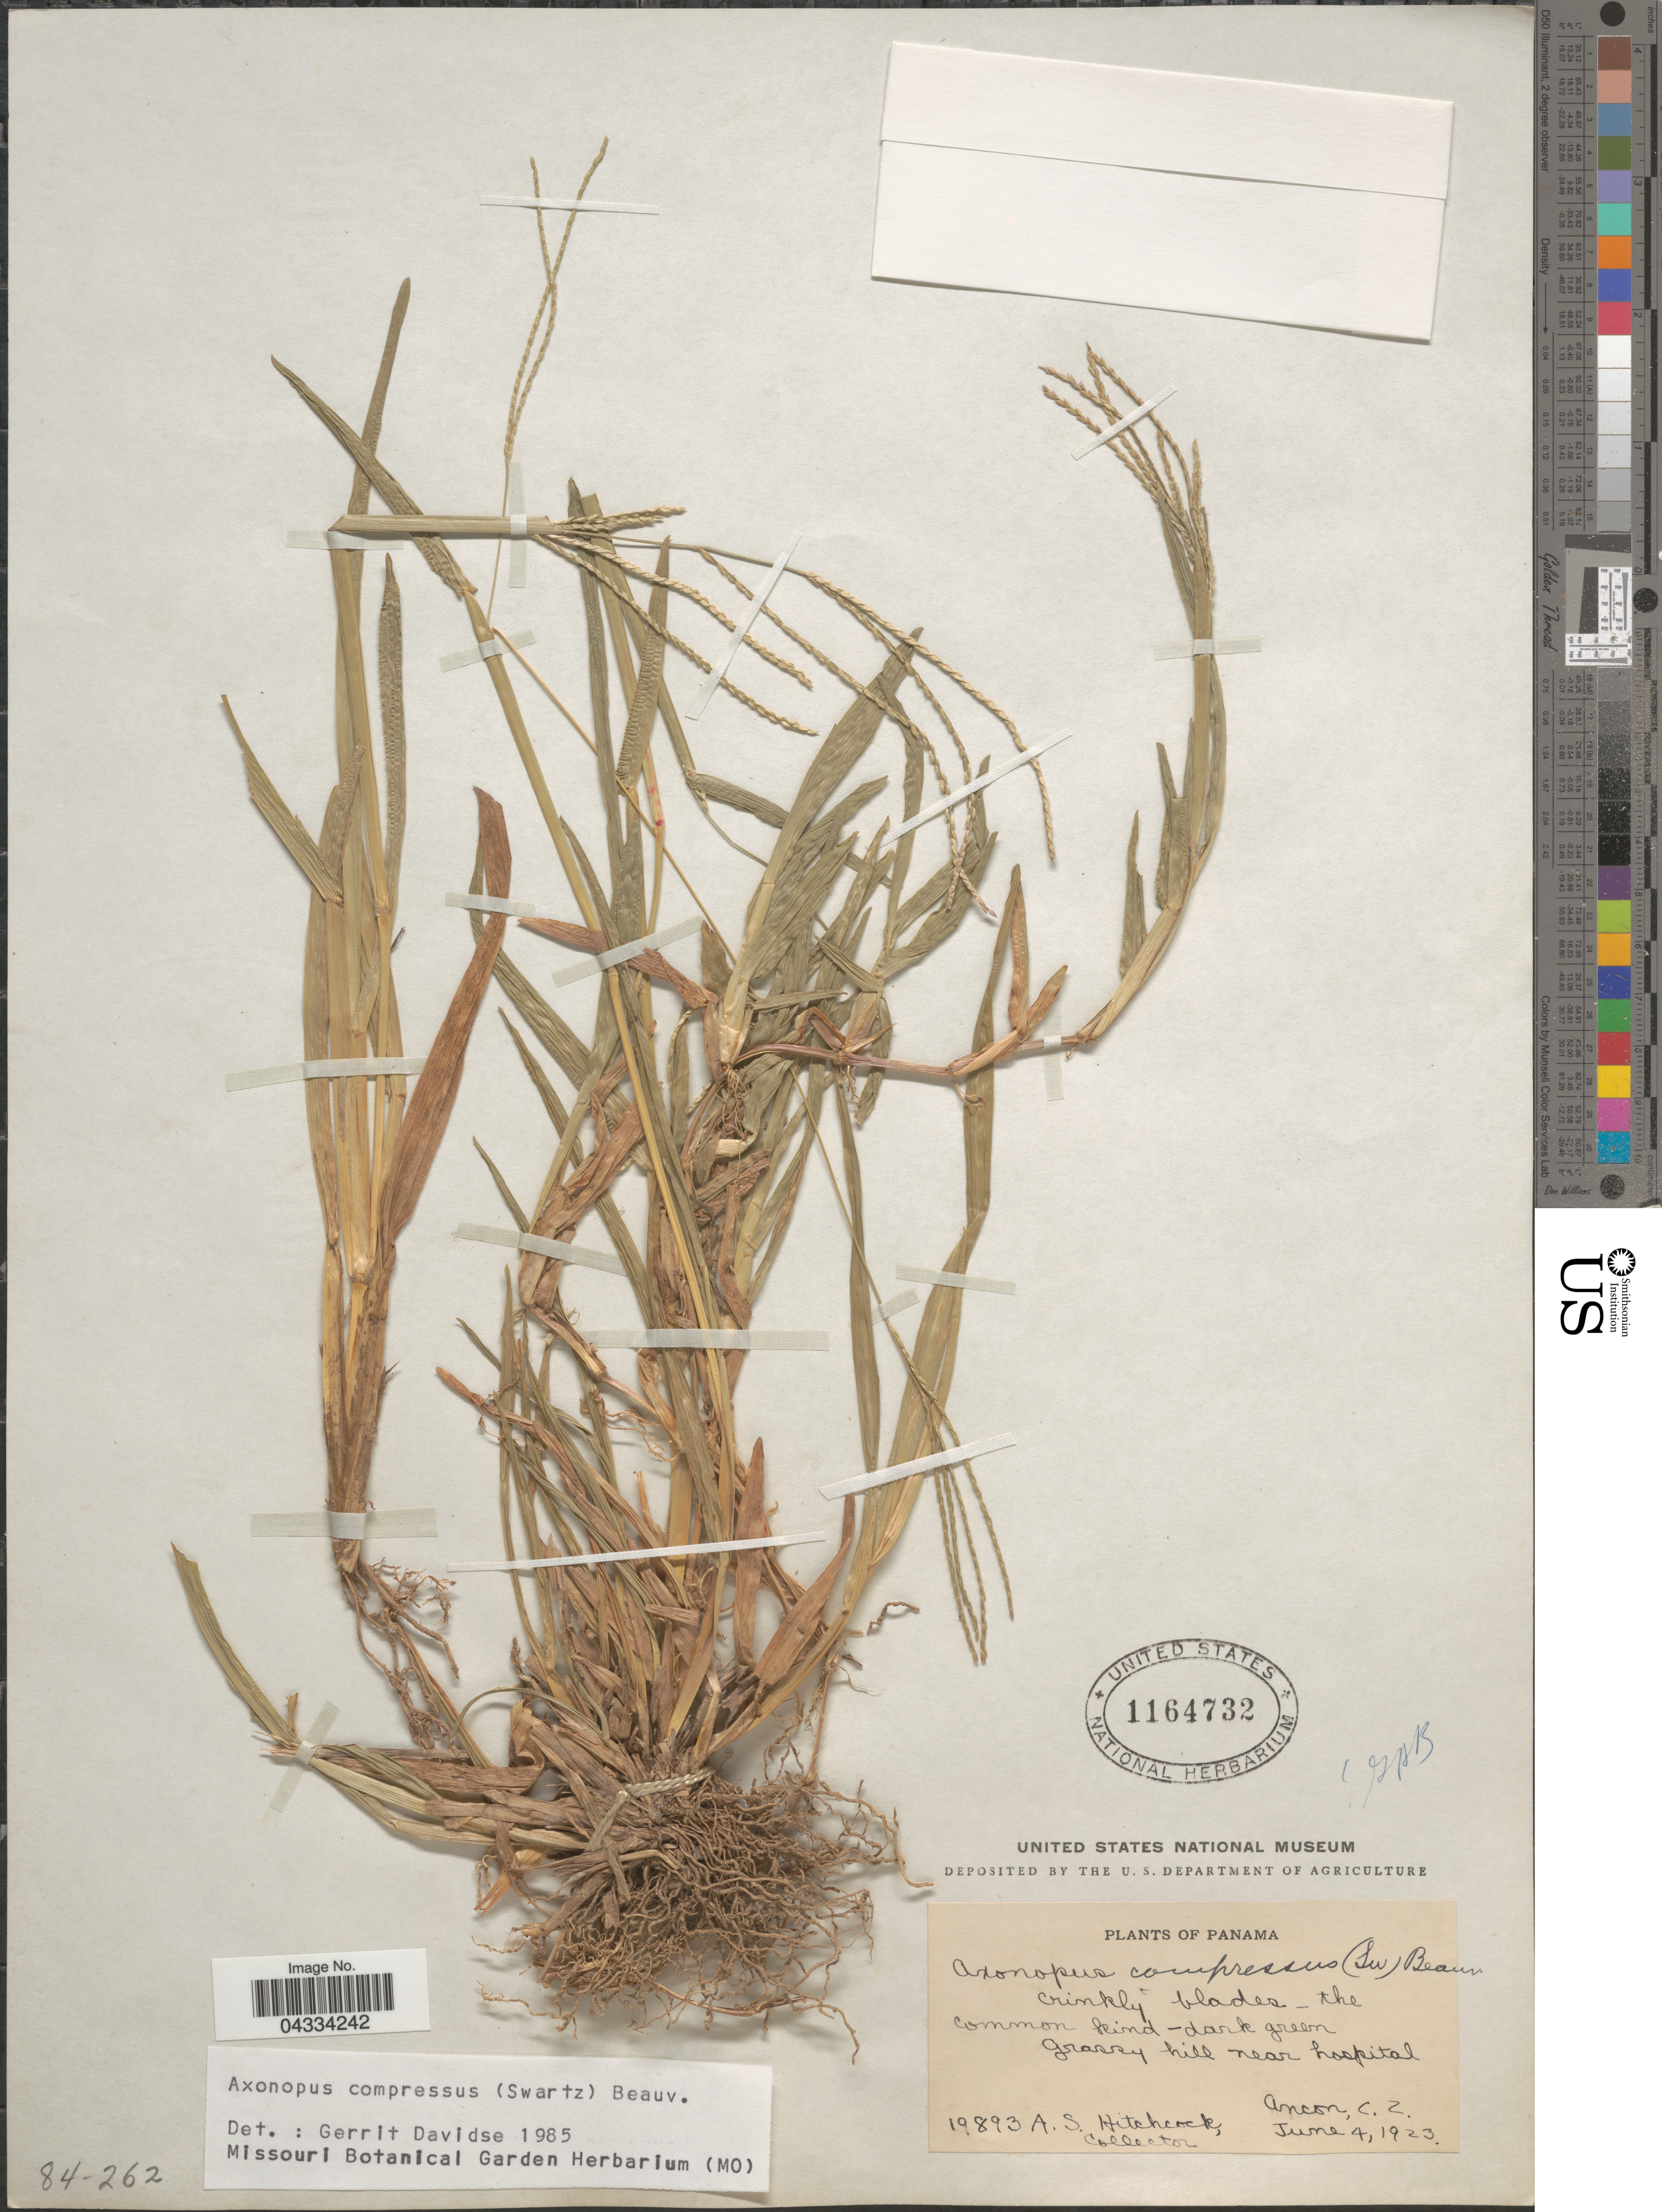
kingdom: Plantae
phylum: Tracheophyta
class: Liliopsida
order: Poales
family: Poaceae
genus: Axonopus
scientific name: Axonopus compressus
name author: (Sw.) P. Beauv.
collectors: A. S. Hitchcock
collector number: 19893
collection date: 1923-06-04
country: Panama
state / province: Colón / Panamá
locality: Grassy hill near hospital. Ancon, C. Z.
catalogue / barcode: US 1164732